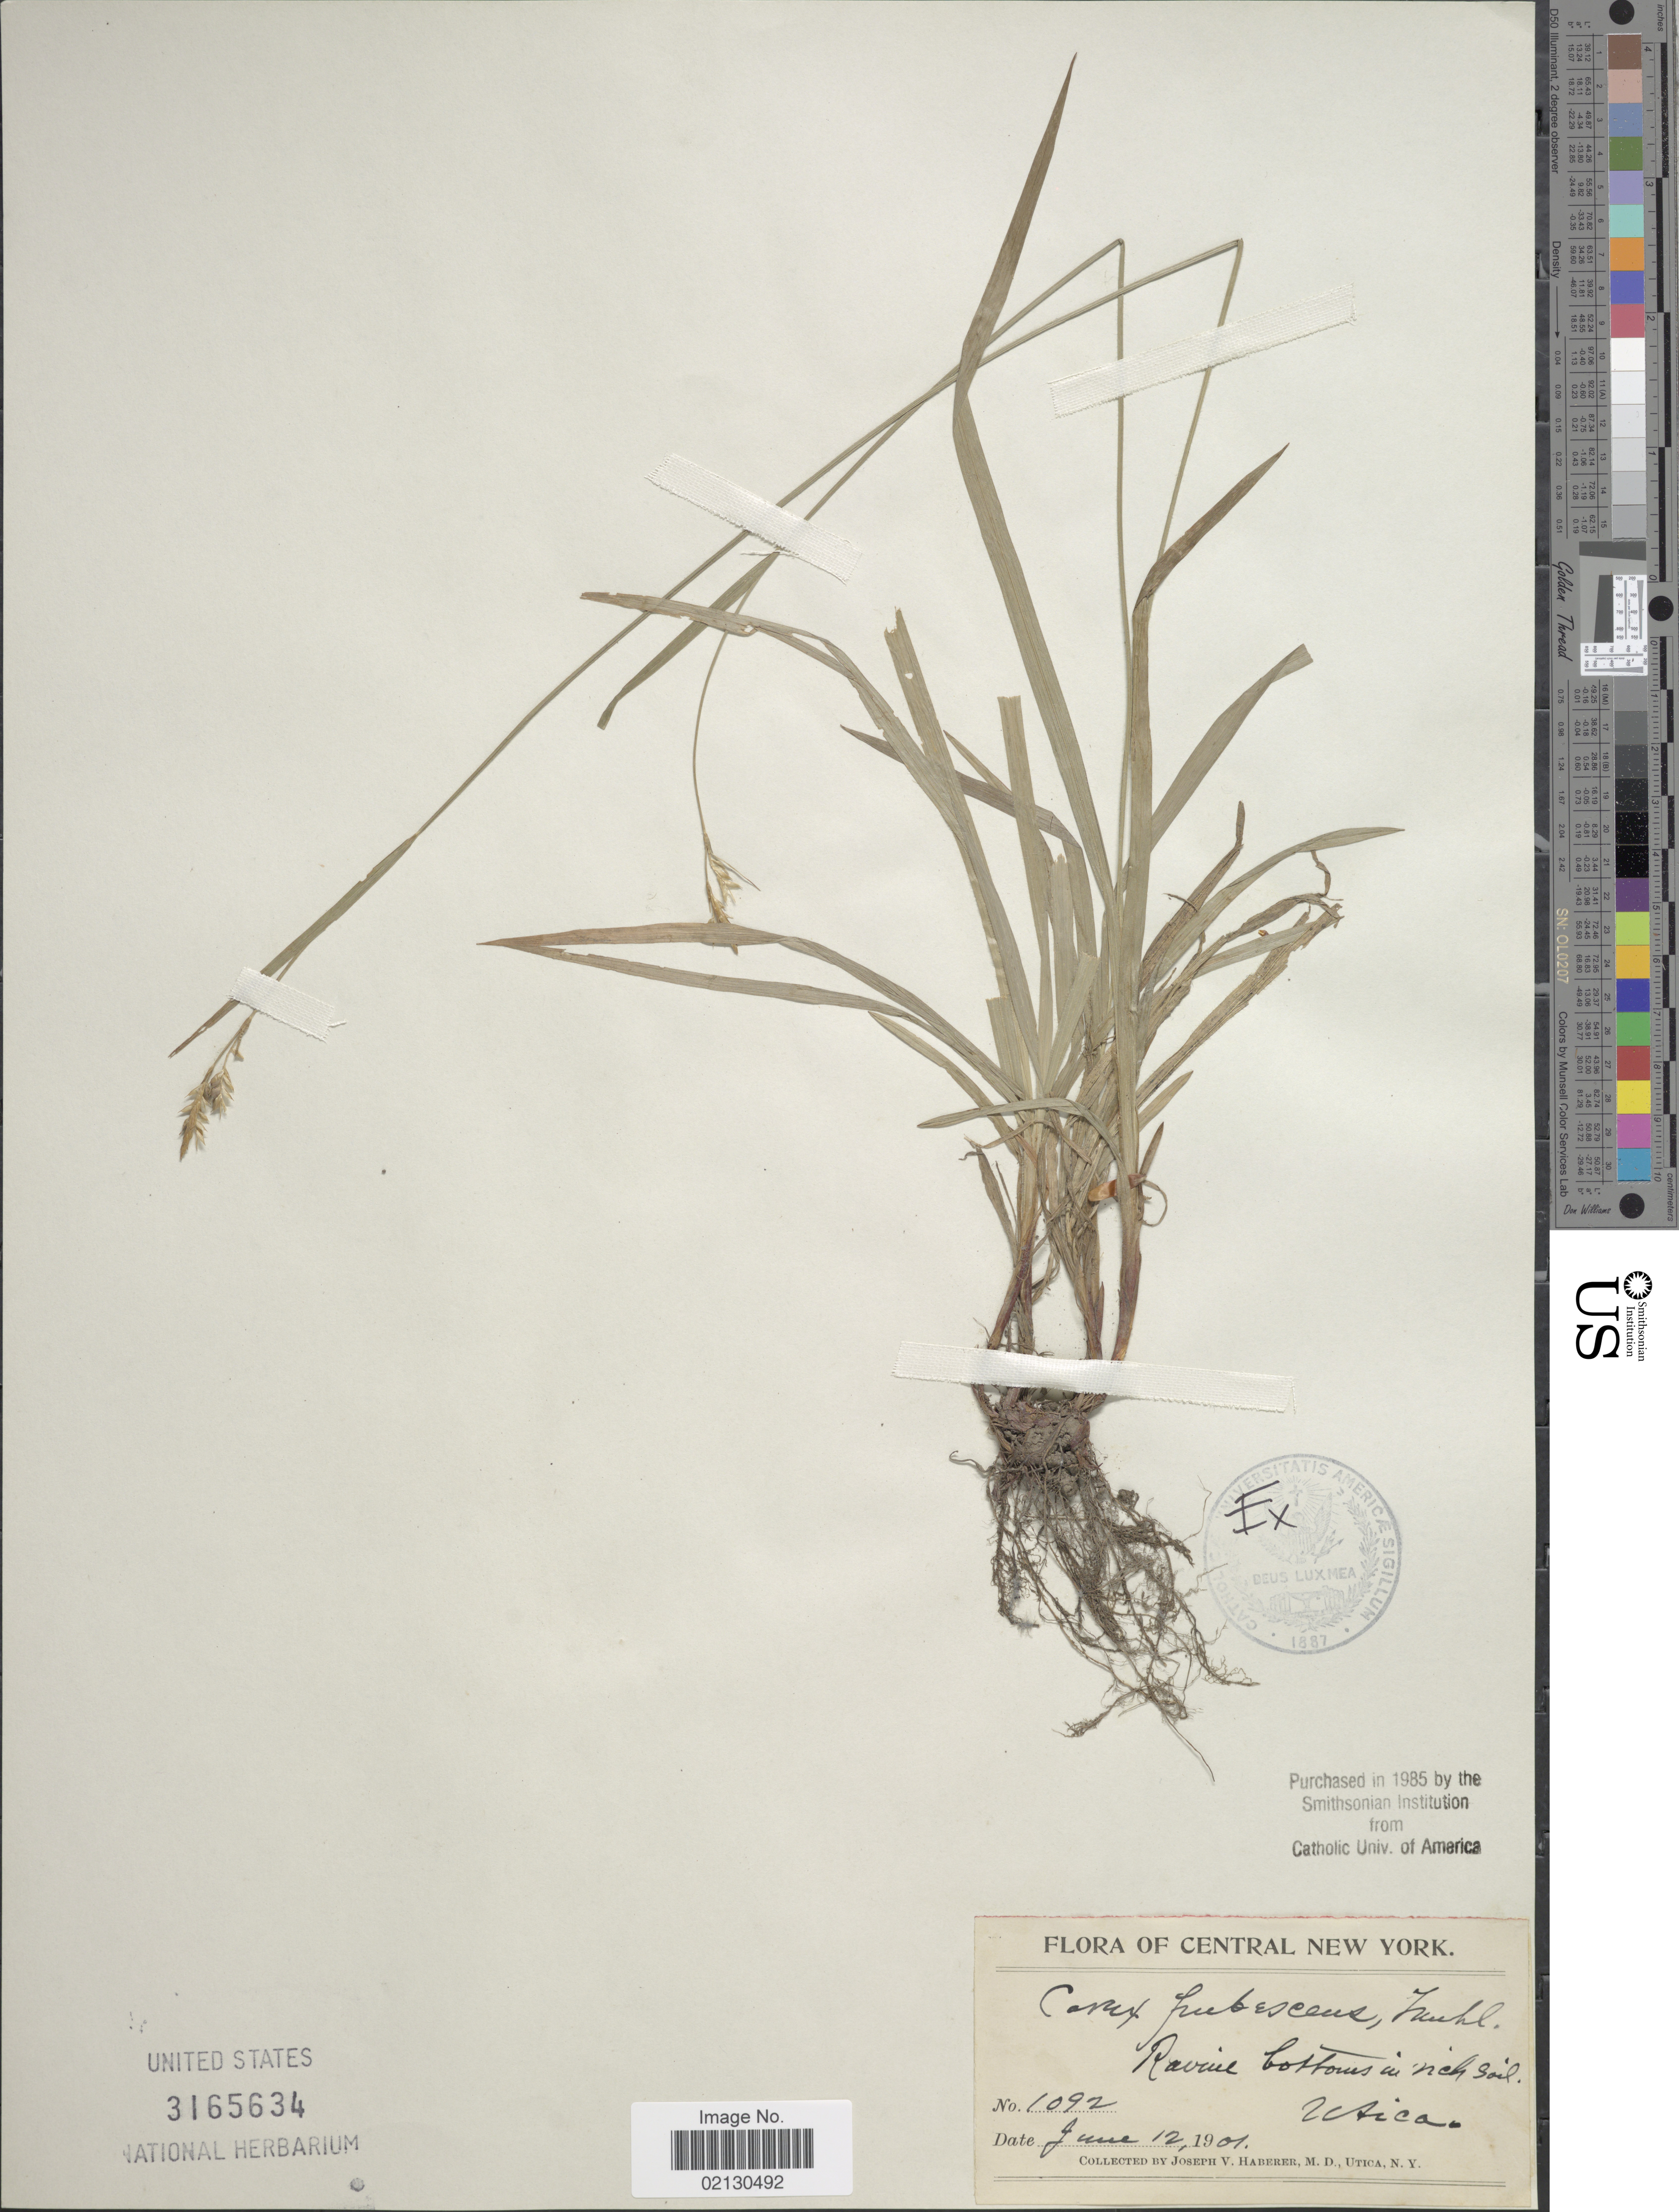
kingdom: Plantae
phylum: Tracheophyta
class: Liliopsida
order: Poales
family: Cyperaceae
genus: Carex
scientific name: Carex hirtifolia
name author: Mack.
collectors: J. V. Haberer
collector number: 1092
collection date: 1901-06-12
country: United States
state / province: New York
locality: Central New York. Utica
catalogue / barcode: US 3165634